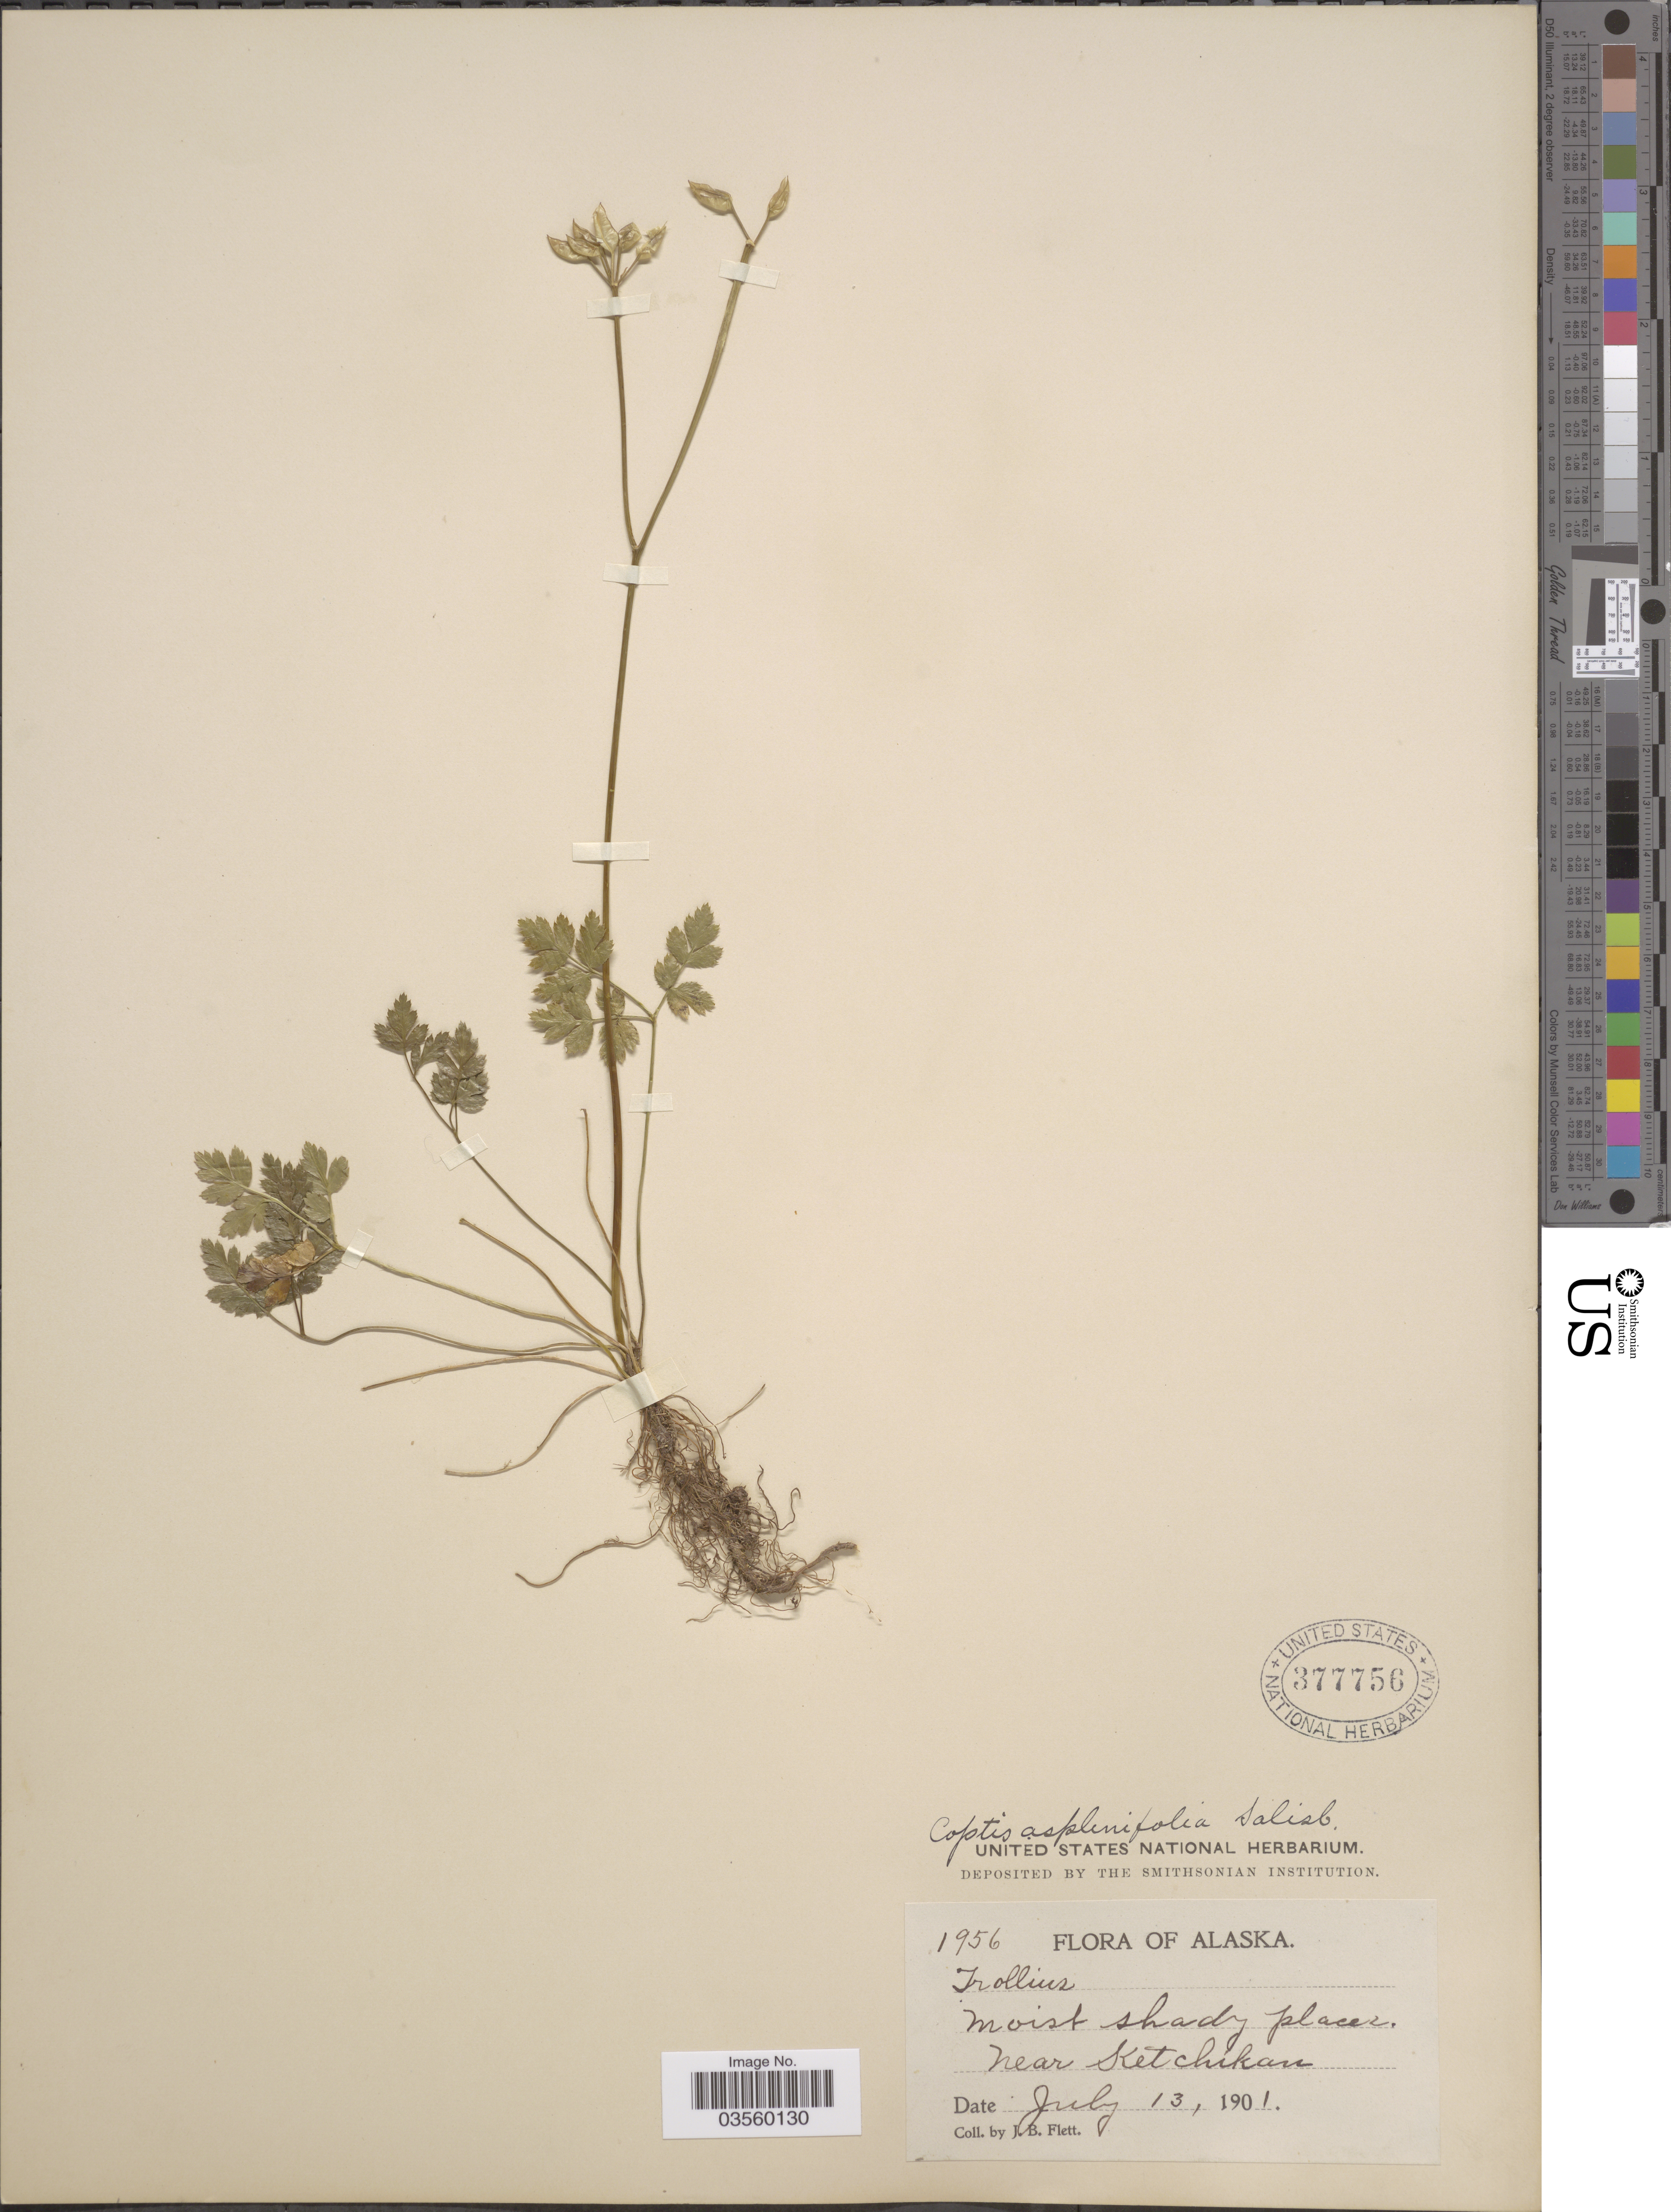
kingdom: Plantae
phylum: Tracheophyta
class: Magnoliopsida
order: Ranunculales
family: Ranunculaceae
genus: Coptis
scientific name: Coptis asplenifolia ined ?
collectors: J. Flett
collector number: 1956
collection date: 1901-07-13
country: United States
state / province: Alaska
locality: Near Ketchikan.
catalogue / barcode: US 377756